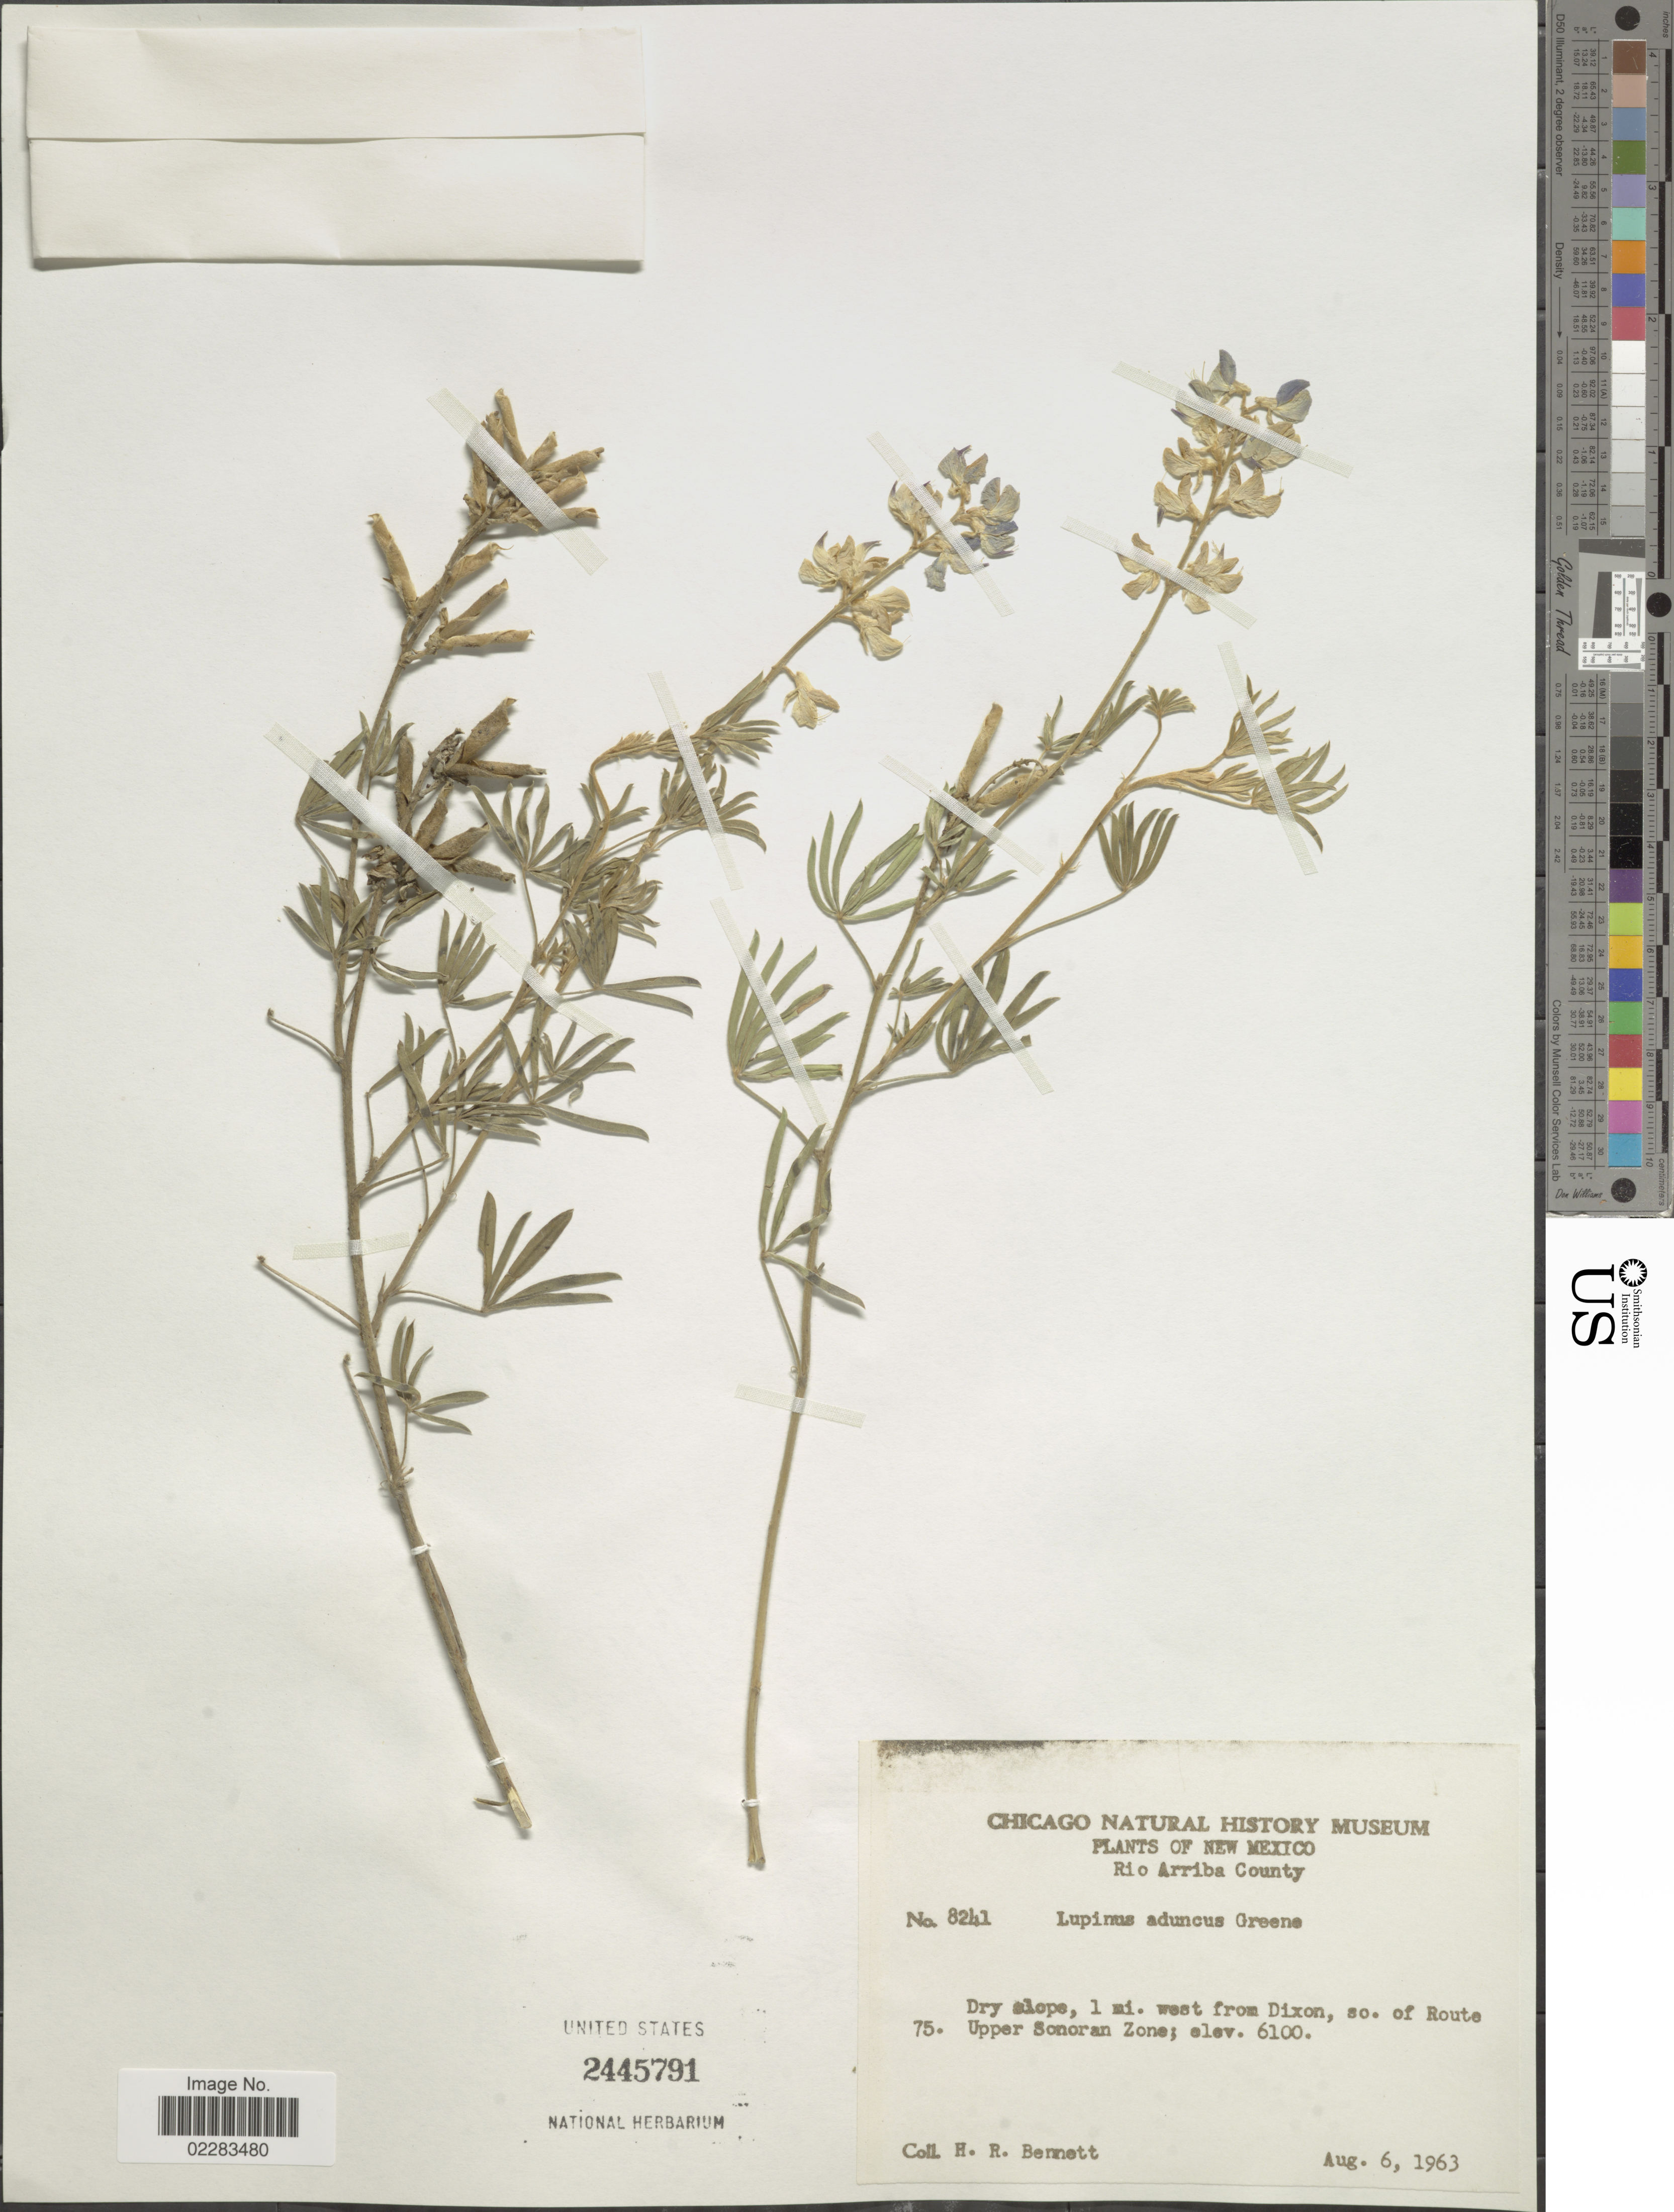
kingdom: Plantae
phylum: Tracheophyta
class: Magnoliopsida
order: Fabales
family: Fabaceae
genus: Lupinus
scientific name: Lupinus aduncus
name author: Greene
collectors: H. R. Bennett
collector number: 8241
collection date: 1963-08-06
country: United States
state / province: New Mexico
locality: Rio Arriba County. dry slope. 1 mi. west from Dixon, so. of Route 75. Upper Sonoran Zone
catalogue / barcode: US 2445791